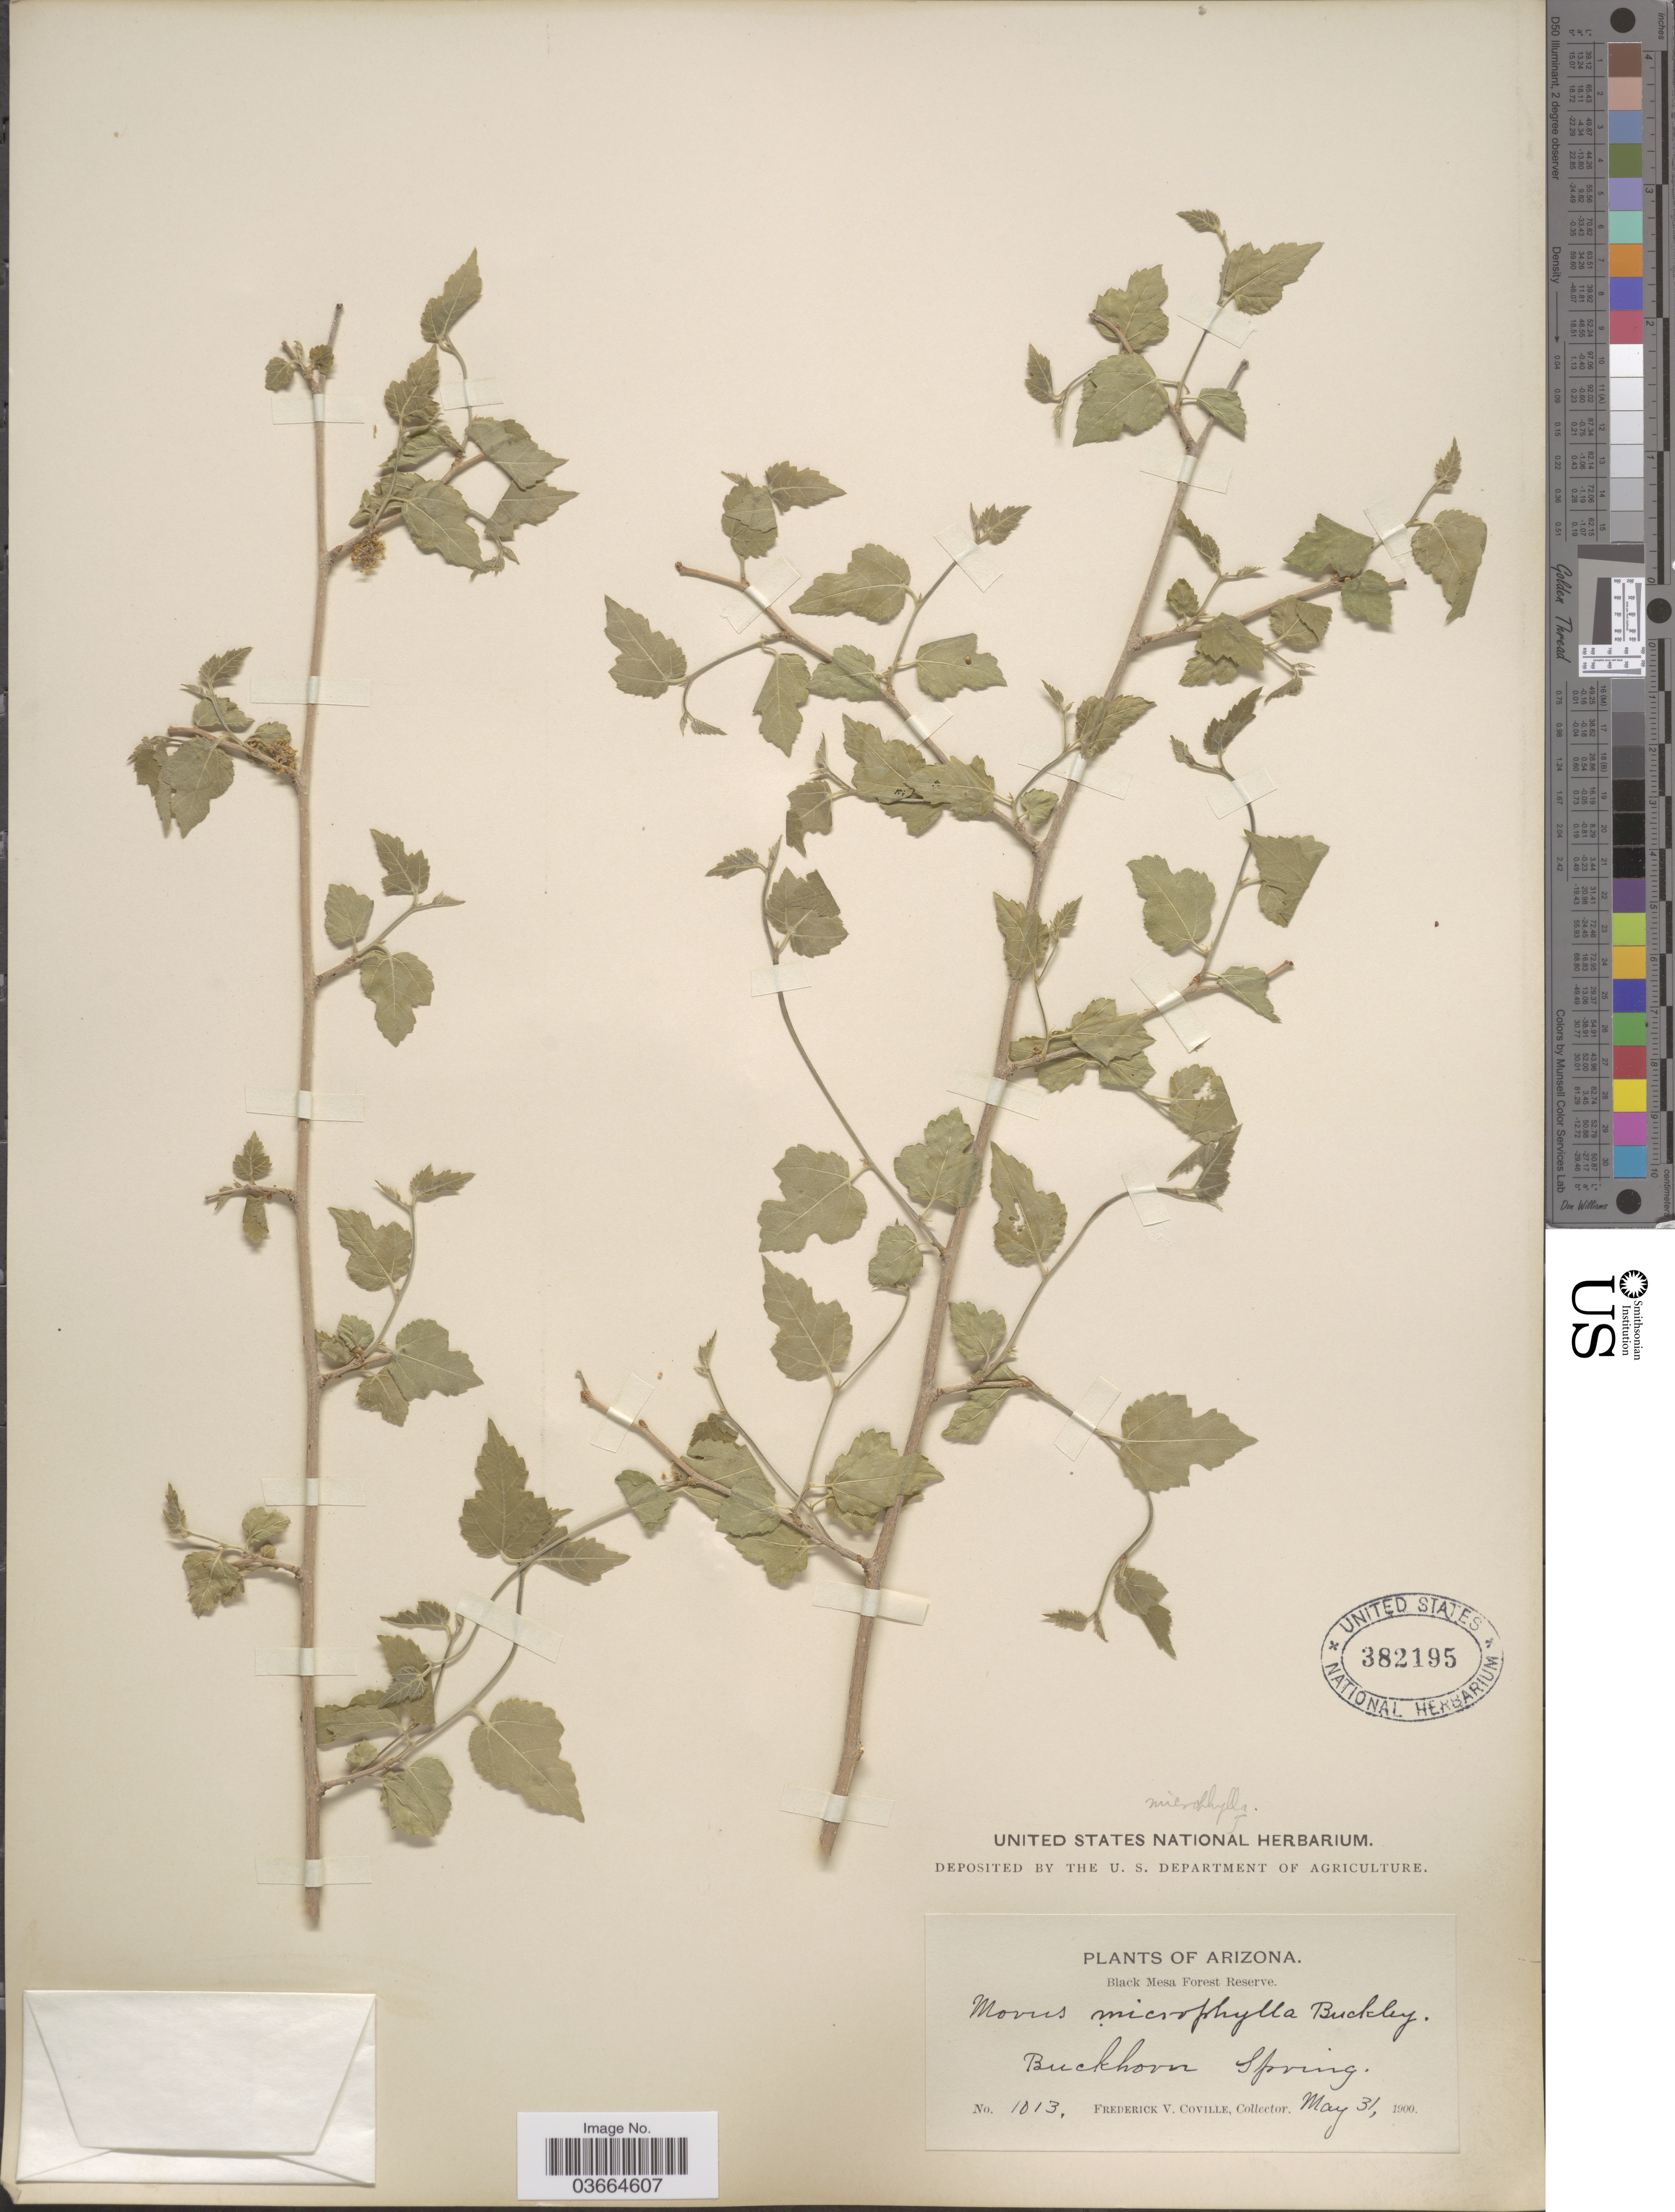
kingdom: Plantae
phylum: Tracheophyta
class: Magnoliopsida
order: Rosales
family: Moraceae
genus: Morus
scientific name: Morus microphylla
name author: Buckley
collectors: F. V. Coville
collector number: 1013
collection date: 1900-05-31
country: United States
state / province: Arizona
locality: Black Mesa Forest Reserve. Buckhorn Spring.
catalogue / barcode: US 382195